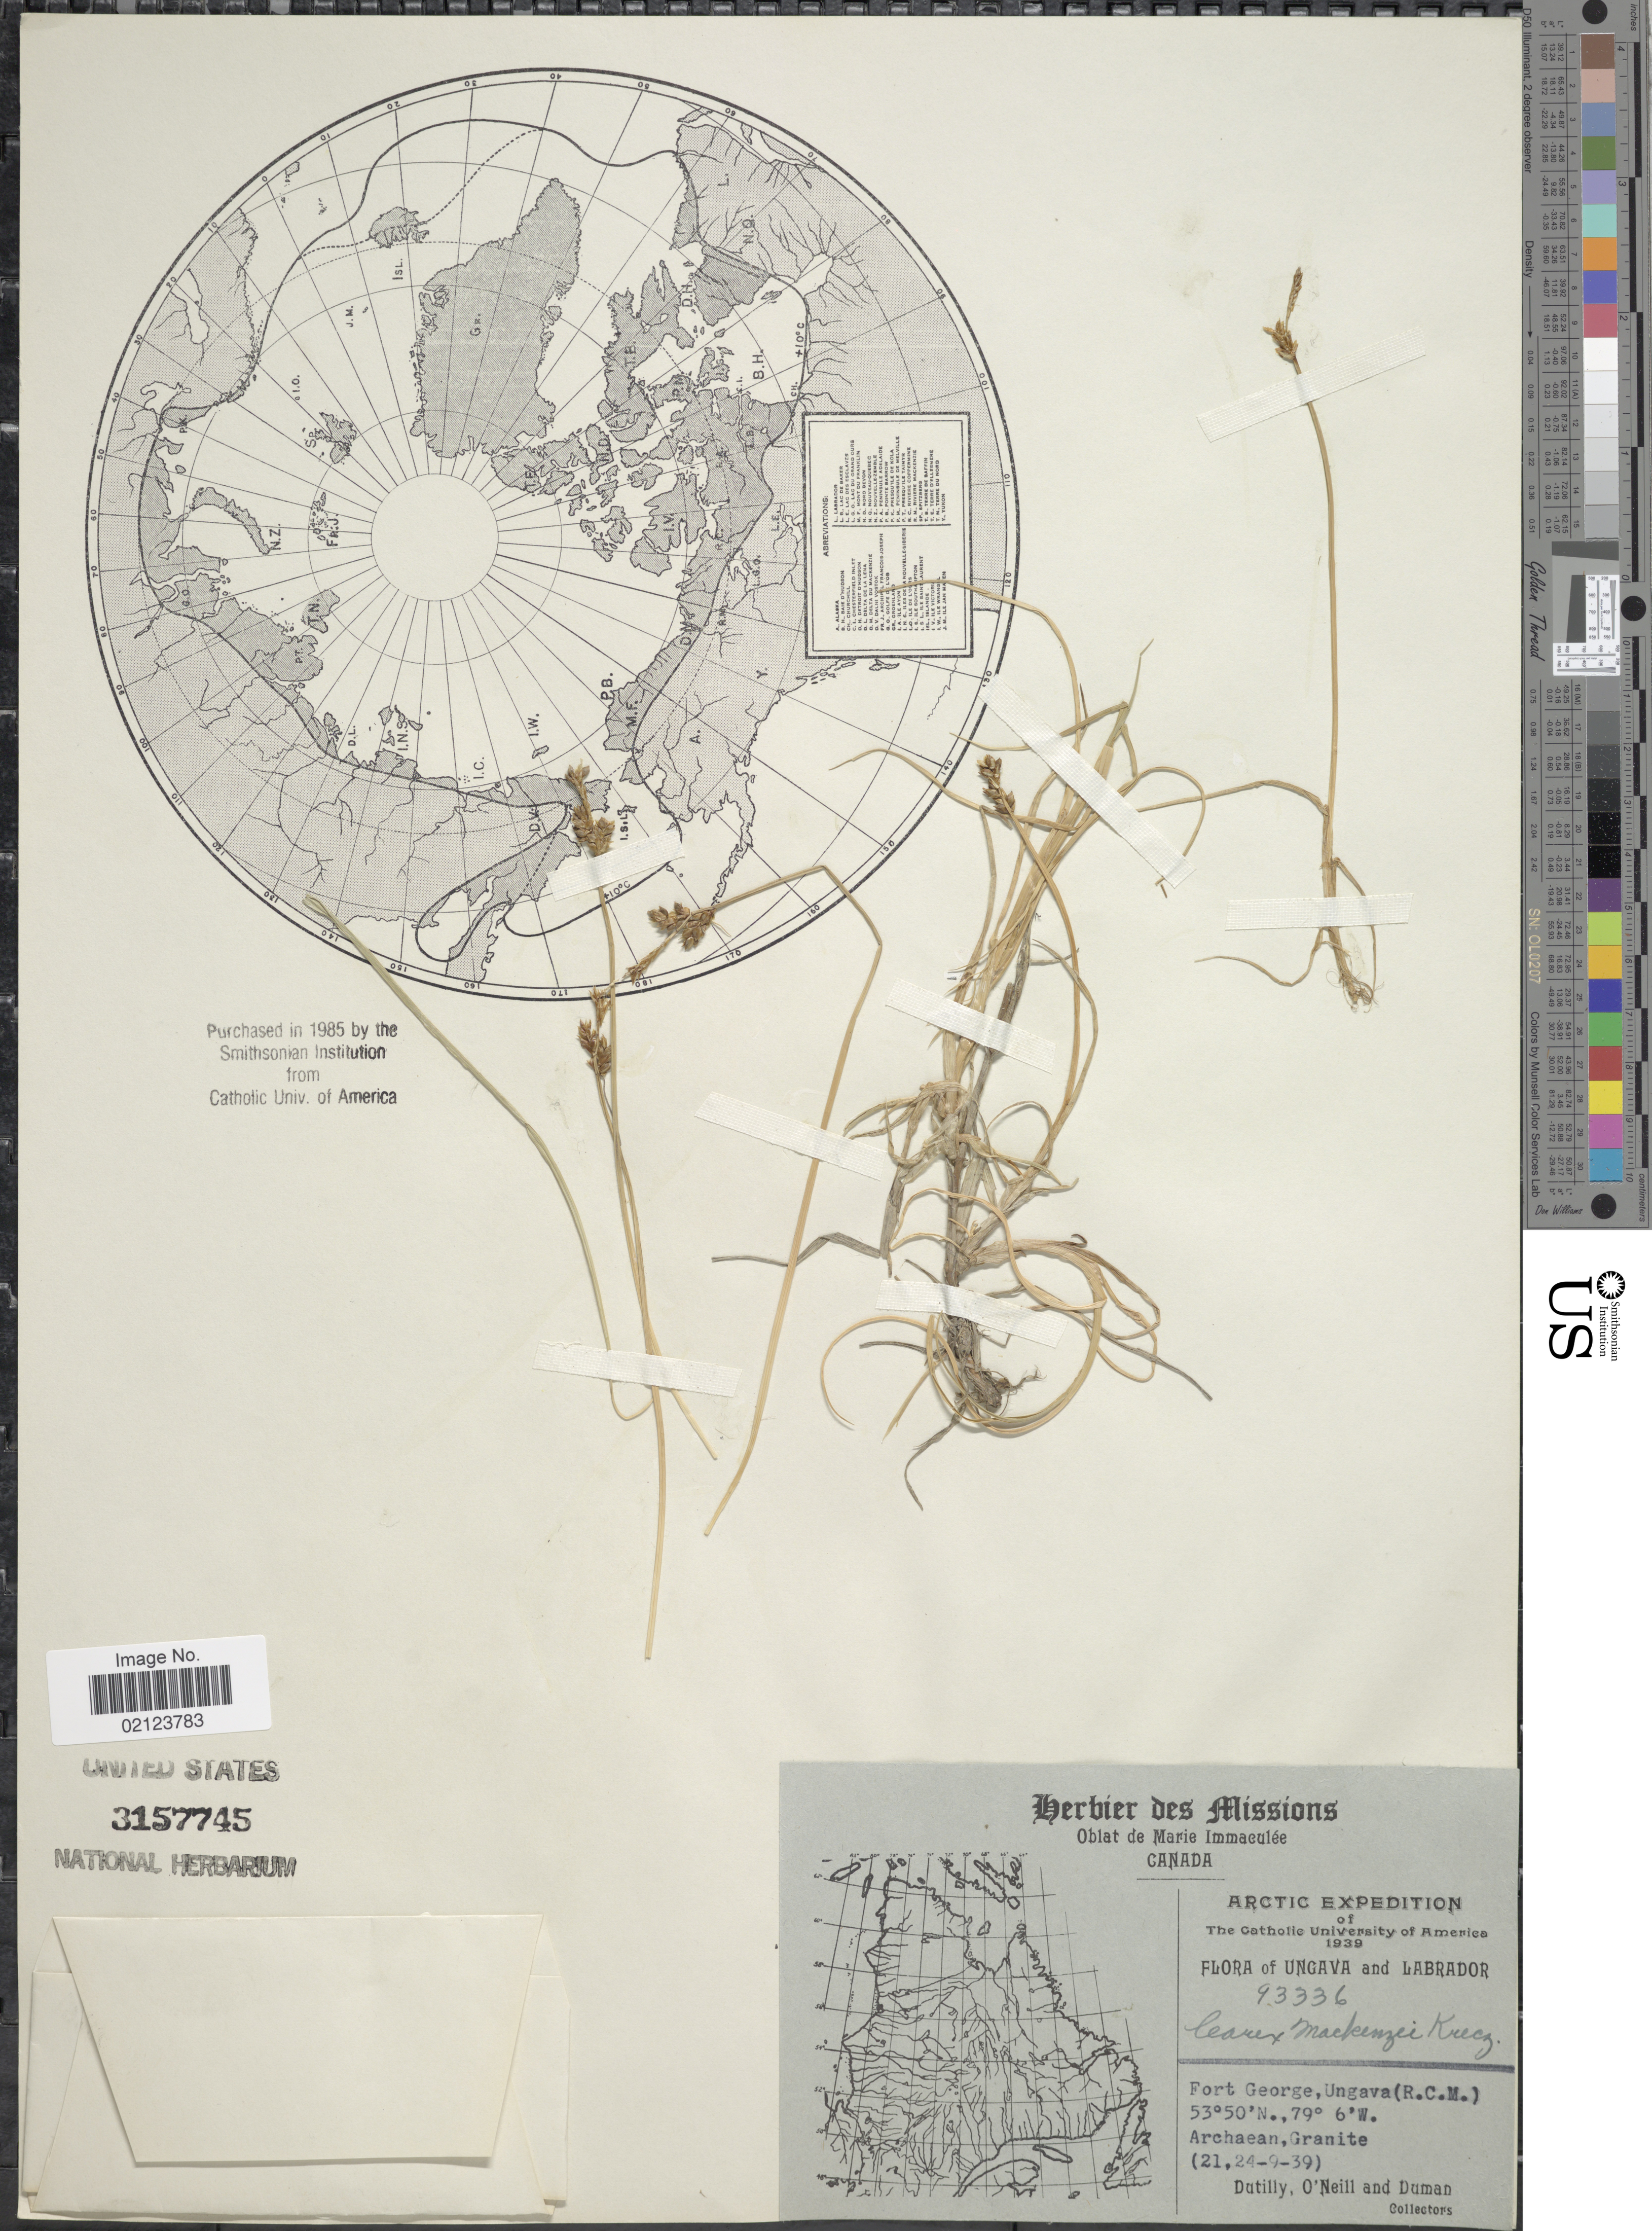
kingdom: Plantae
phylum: Tracheophyta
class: Liliopsida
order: Poales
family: Cyperaceae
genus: Carex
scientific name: Carex mackenziei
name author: V.I. Krecz.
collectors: -. Dutilly, -. O'Neill & -. Duman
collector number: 93336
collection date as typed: Transcribed d/m/y: 21/9/39 to 24/9/39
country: Canada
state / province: Quebec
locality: Ungava and Labrador. Fort George, Ungava (R.C.M.)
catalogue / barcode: US 3157745